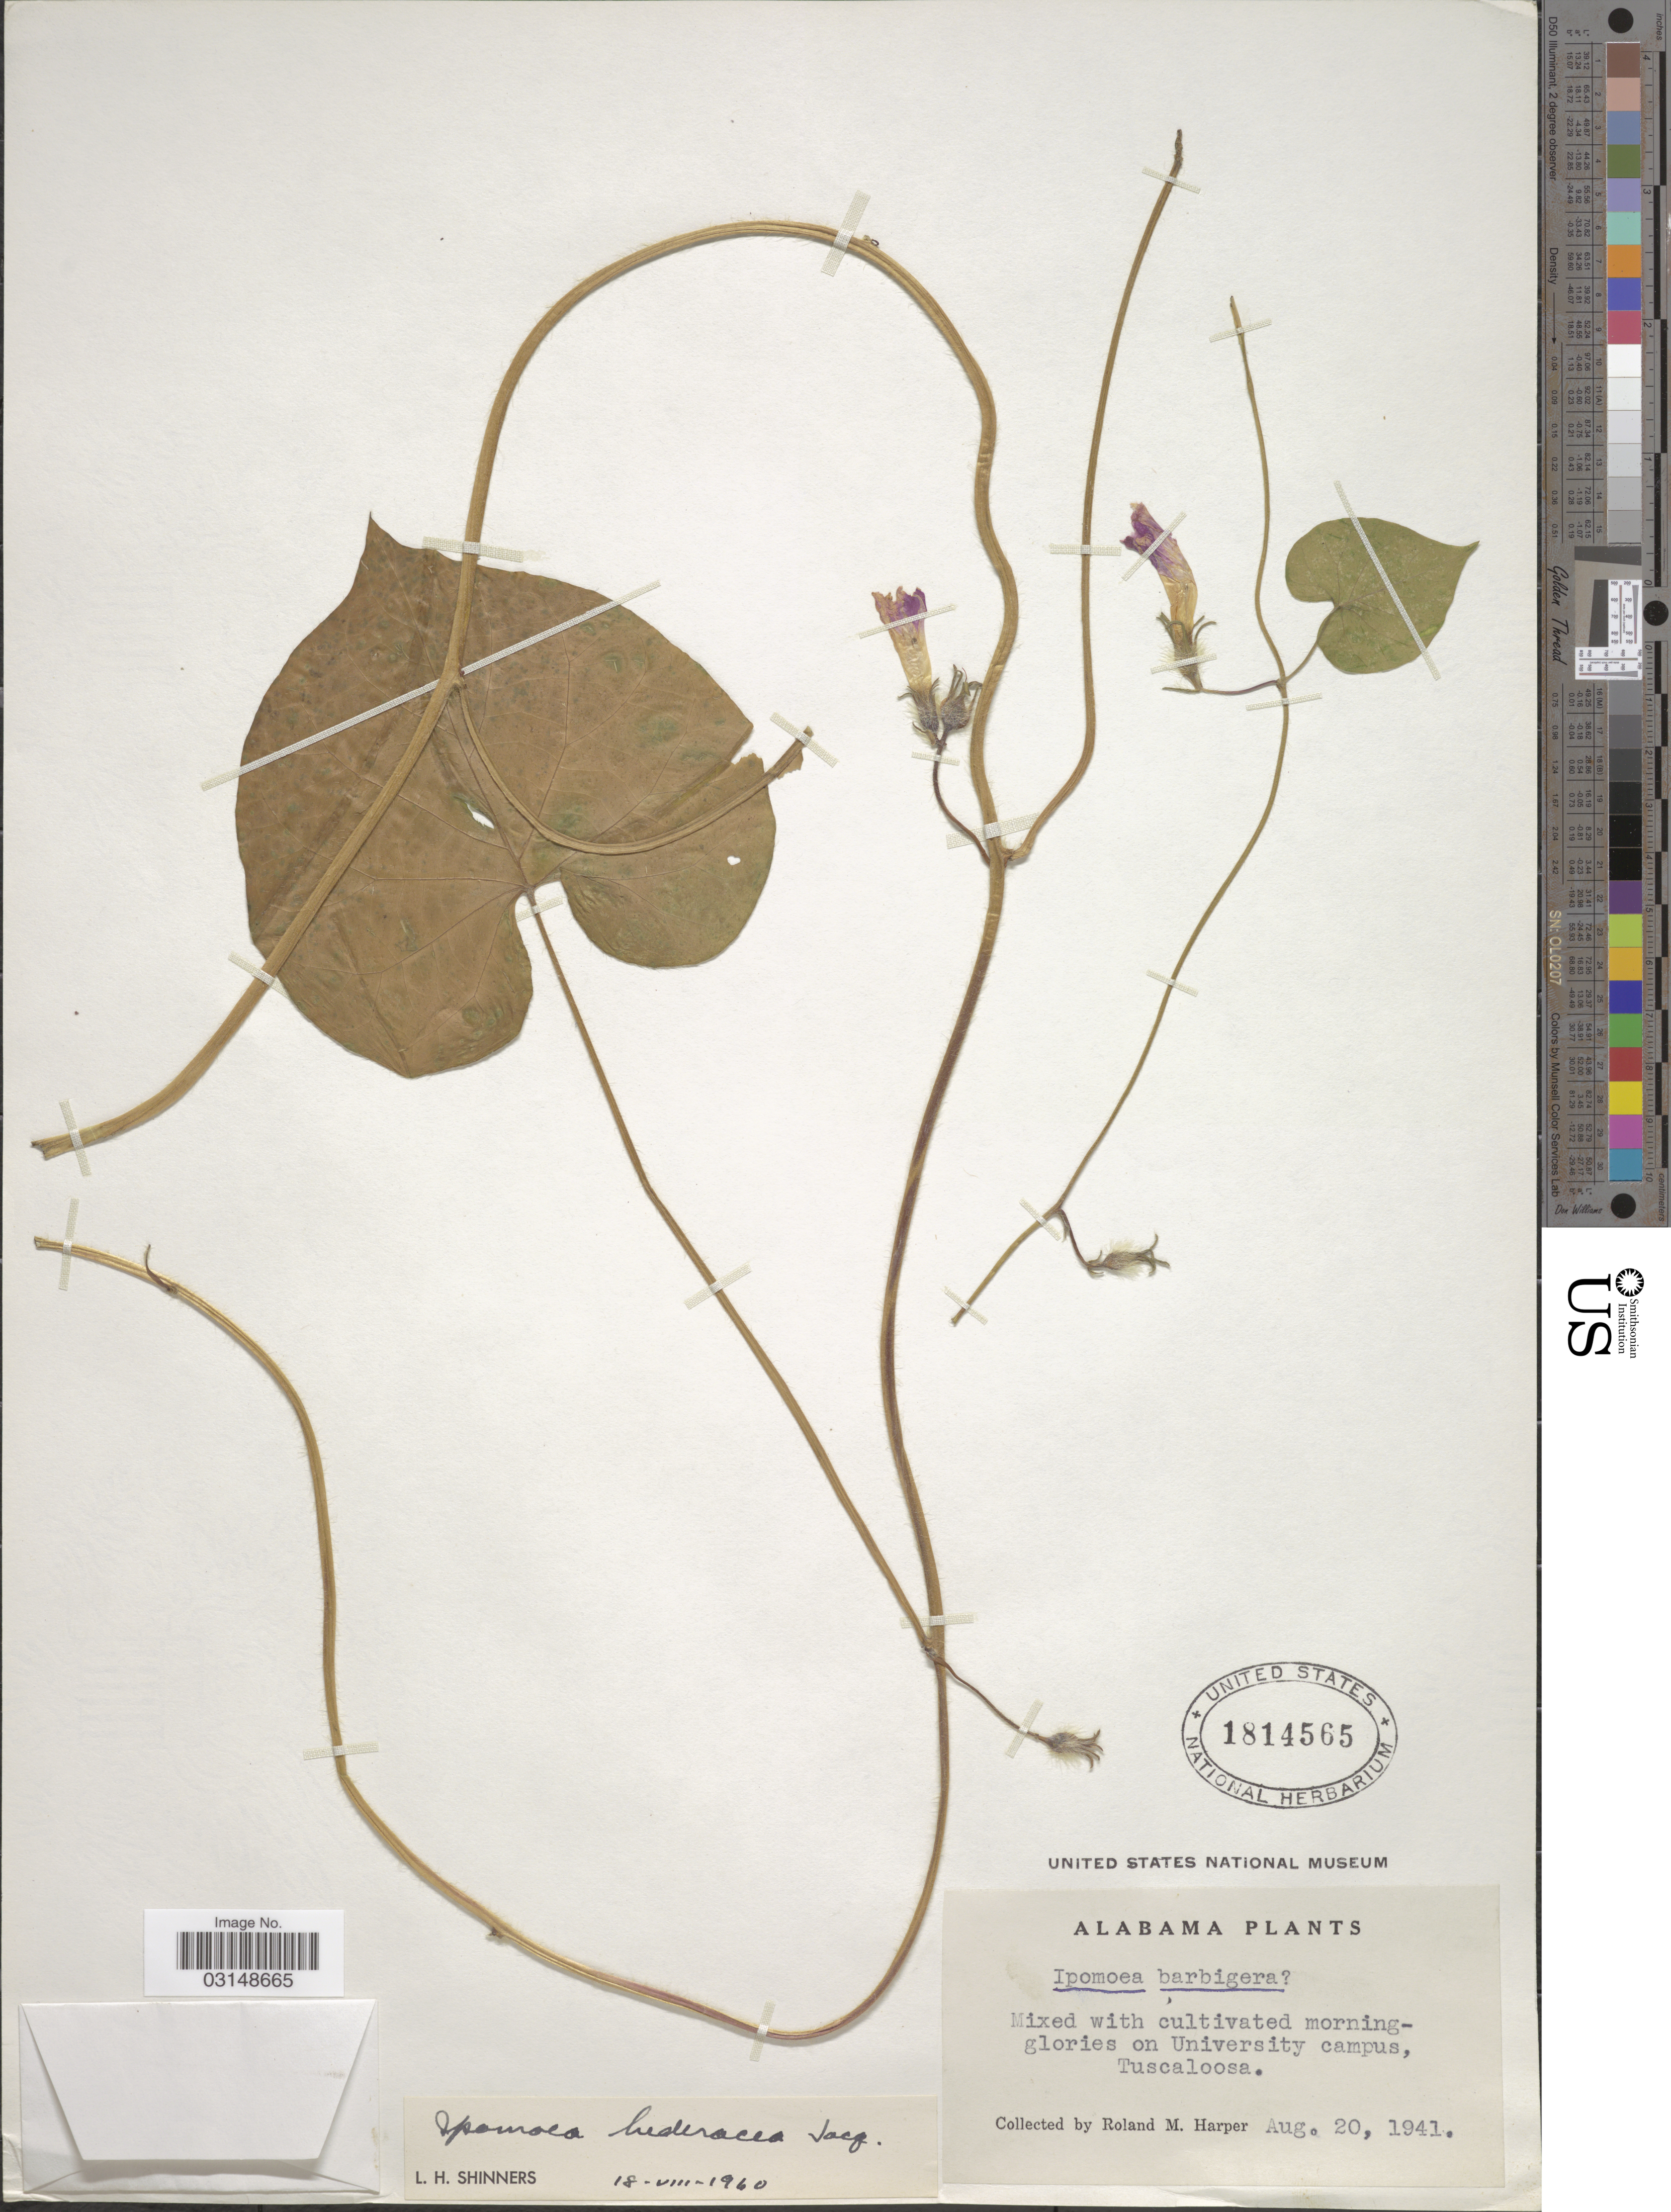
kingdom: Plantae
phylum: Tracheophyta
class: Magnoliopsida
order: Solanales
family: Convolvulaceae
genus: Ipomoea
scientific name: Ipomoea hederacea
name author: Jacq.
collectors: R. Harper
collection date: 1941-08-20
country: United States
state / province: Alabama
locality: University campus, Tuscaloosa.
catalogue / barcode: US 1814565